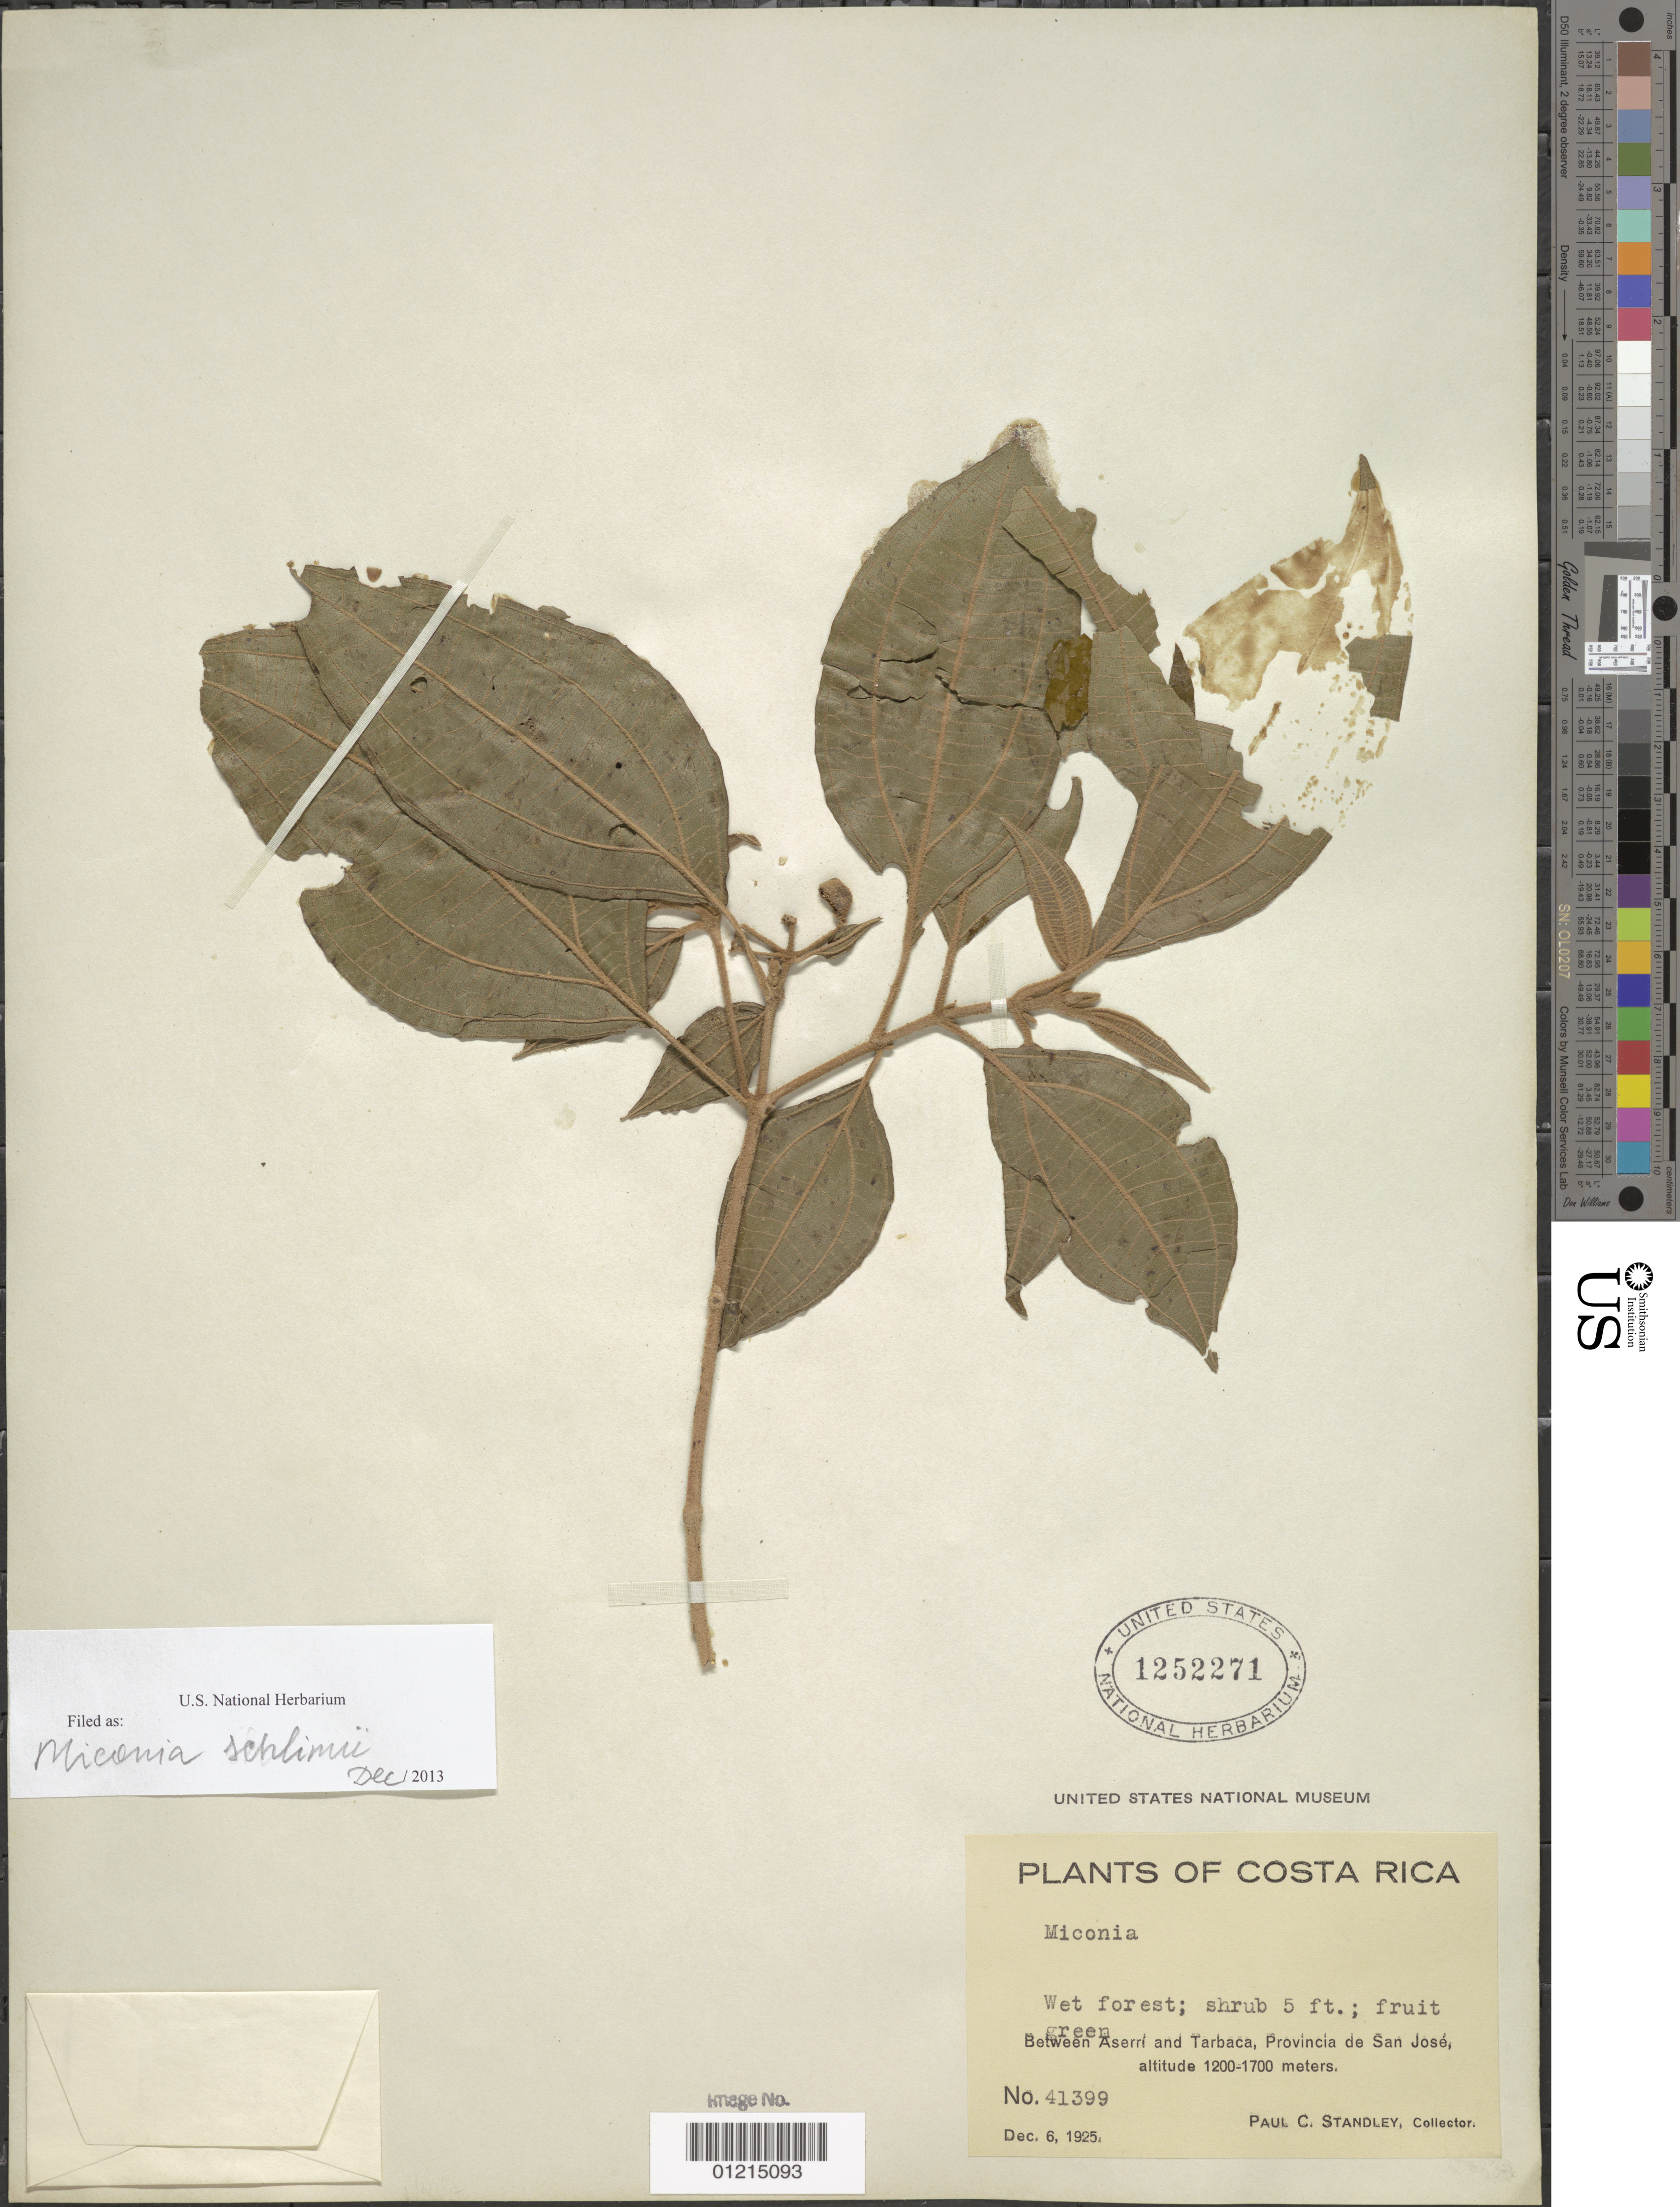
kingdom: Plantae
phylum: Tracheophyta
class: Magnoliopsida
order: Myrtales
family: Melastomataceae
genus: Miconia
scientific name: Miconia schlimii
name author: Triana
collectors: P. C. Standley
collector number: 41399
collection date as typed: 6 Dec 1925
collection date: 1925-12-06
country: Costa Rica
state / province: San Jose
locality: Between Aserrí and Tarbaca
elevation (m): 1200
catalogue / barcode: US 1252271